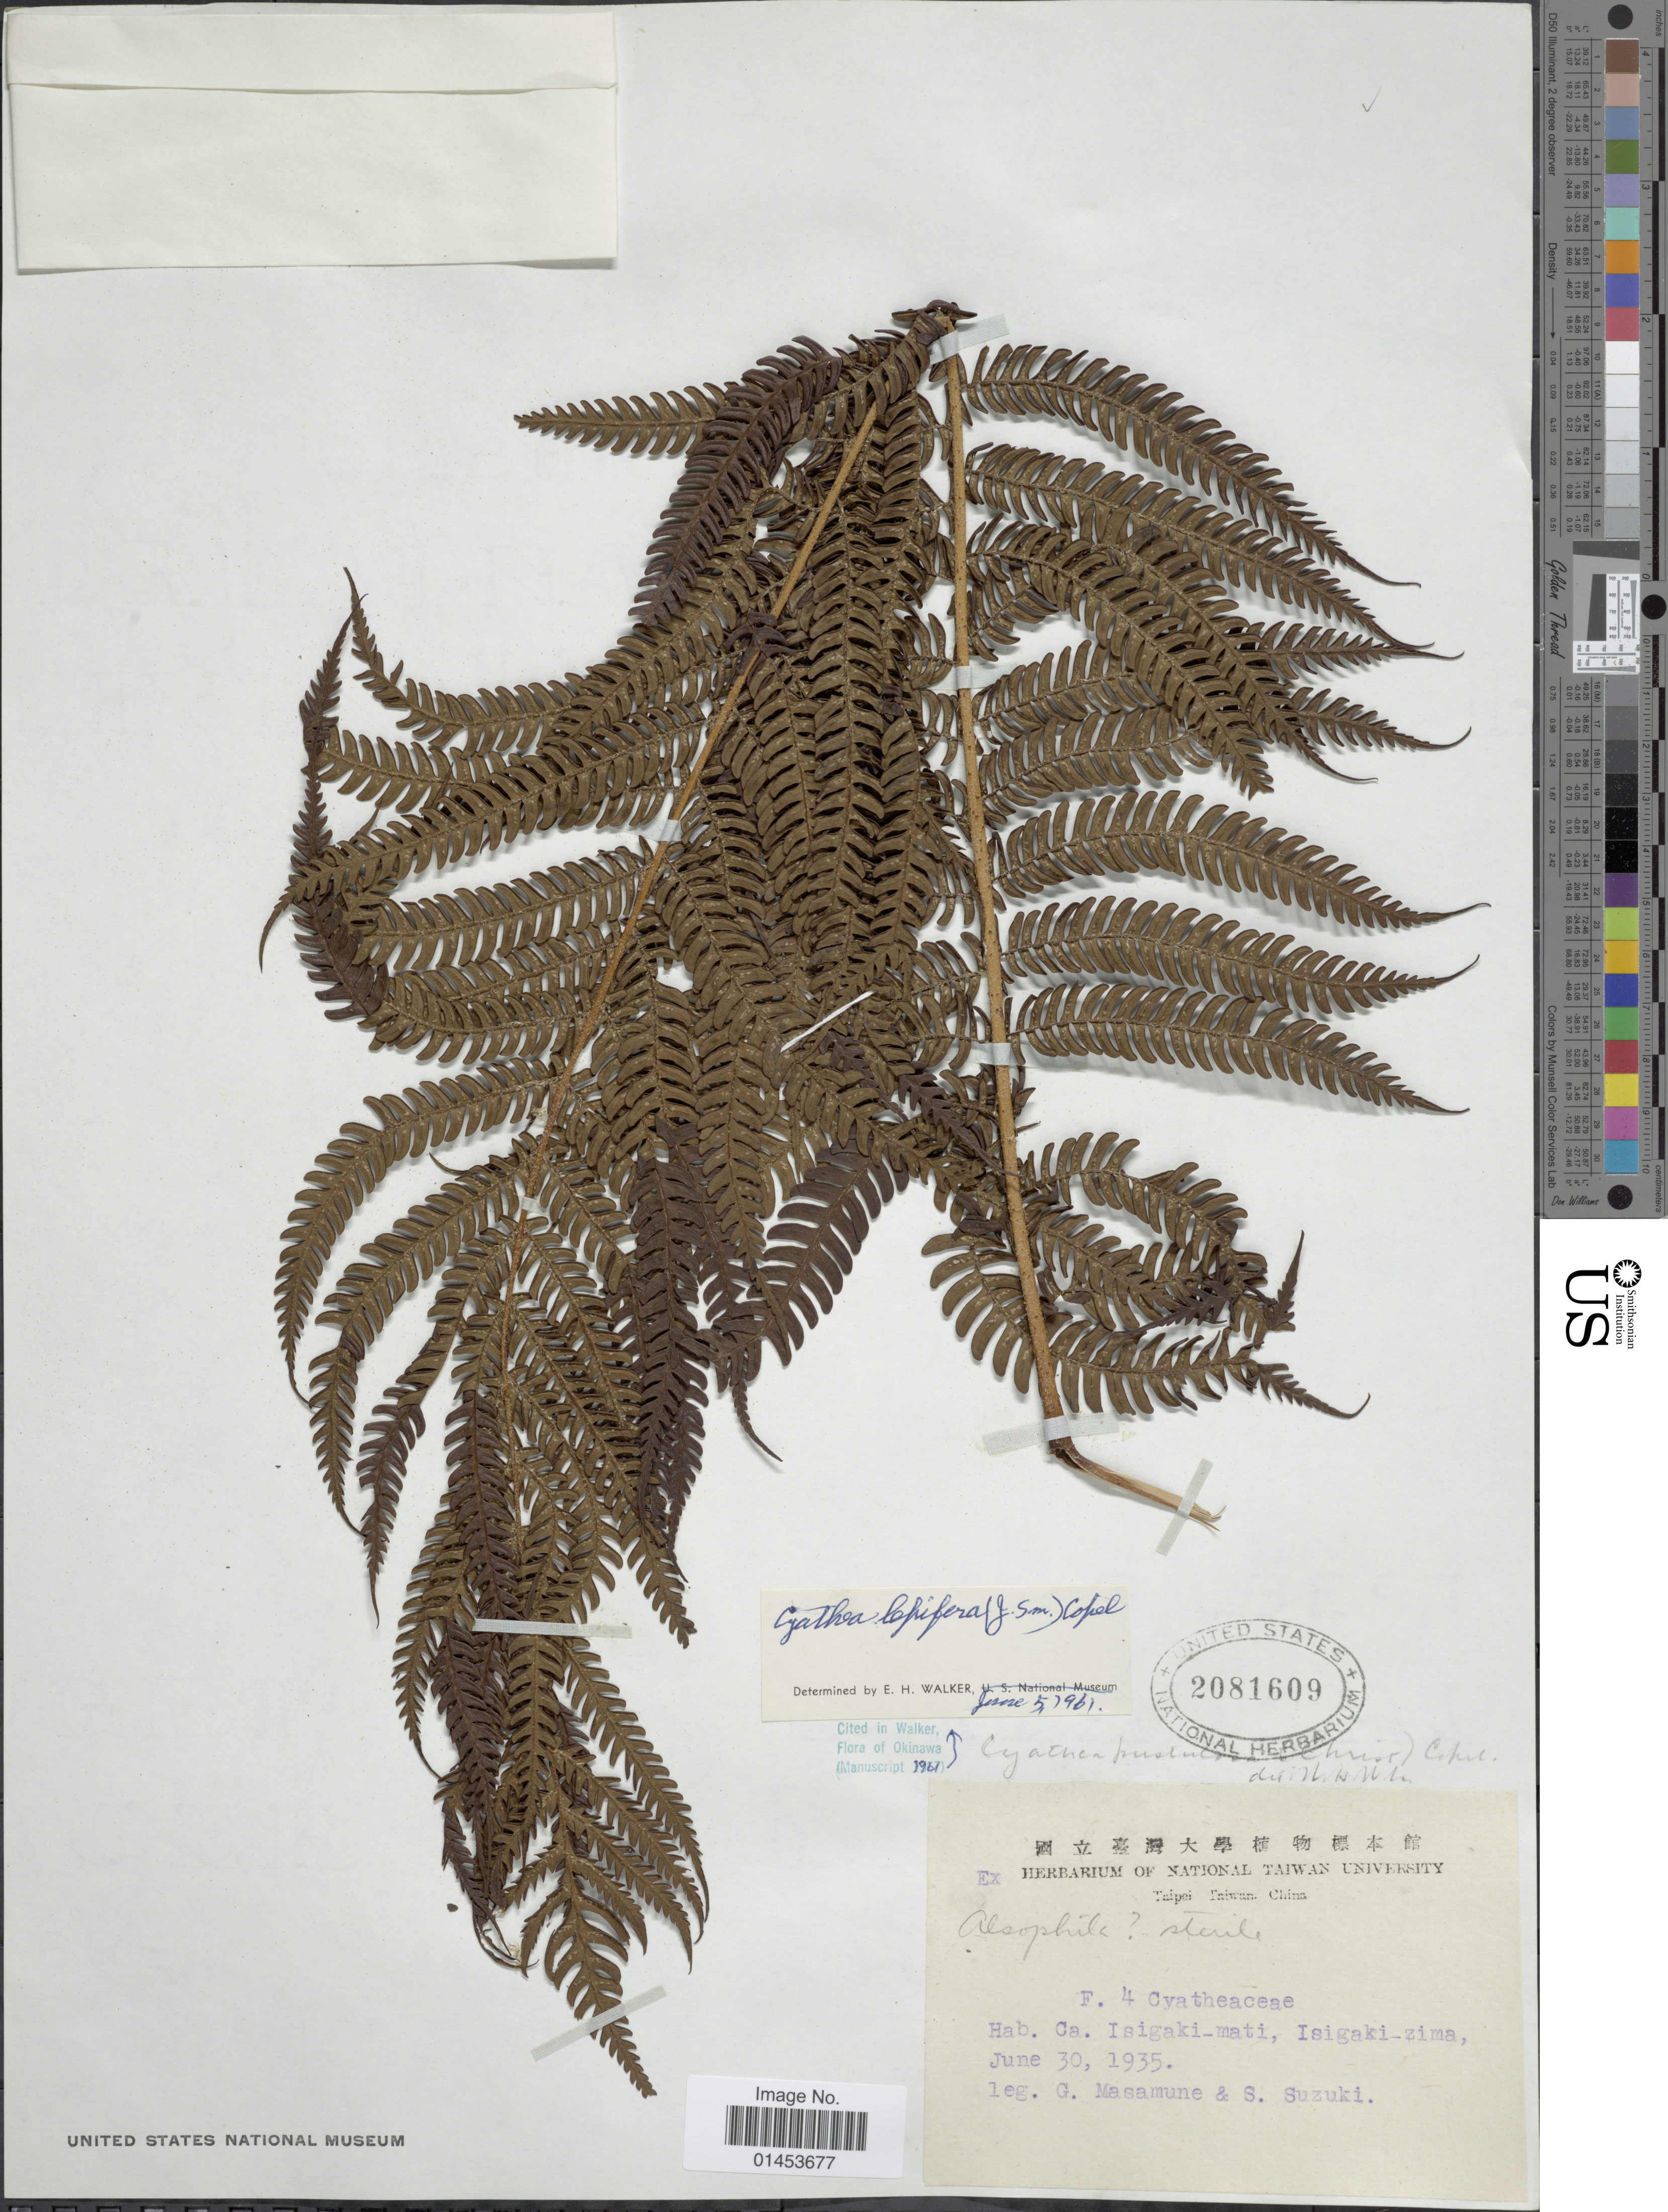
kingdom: Plantae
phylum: Tracheophyta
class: Polypodiopsida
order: Cyatheales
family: Cyatheaceae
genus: Cyathea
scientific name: Cyathea lepifera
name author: (J. Sm.) Copel.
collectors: G. Masamune & S. Suzuki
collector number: F4?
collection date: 1935-06-30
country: Japan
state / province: Okinawa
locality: Ishigaki-machi, Ishigaki-jima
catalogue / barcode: US 2081609